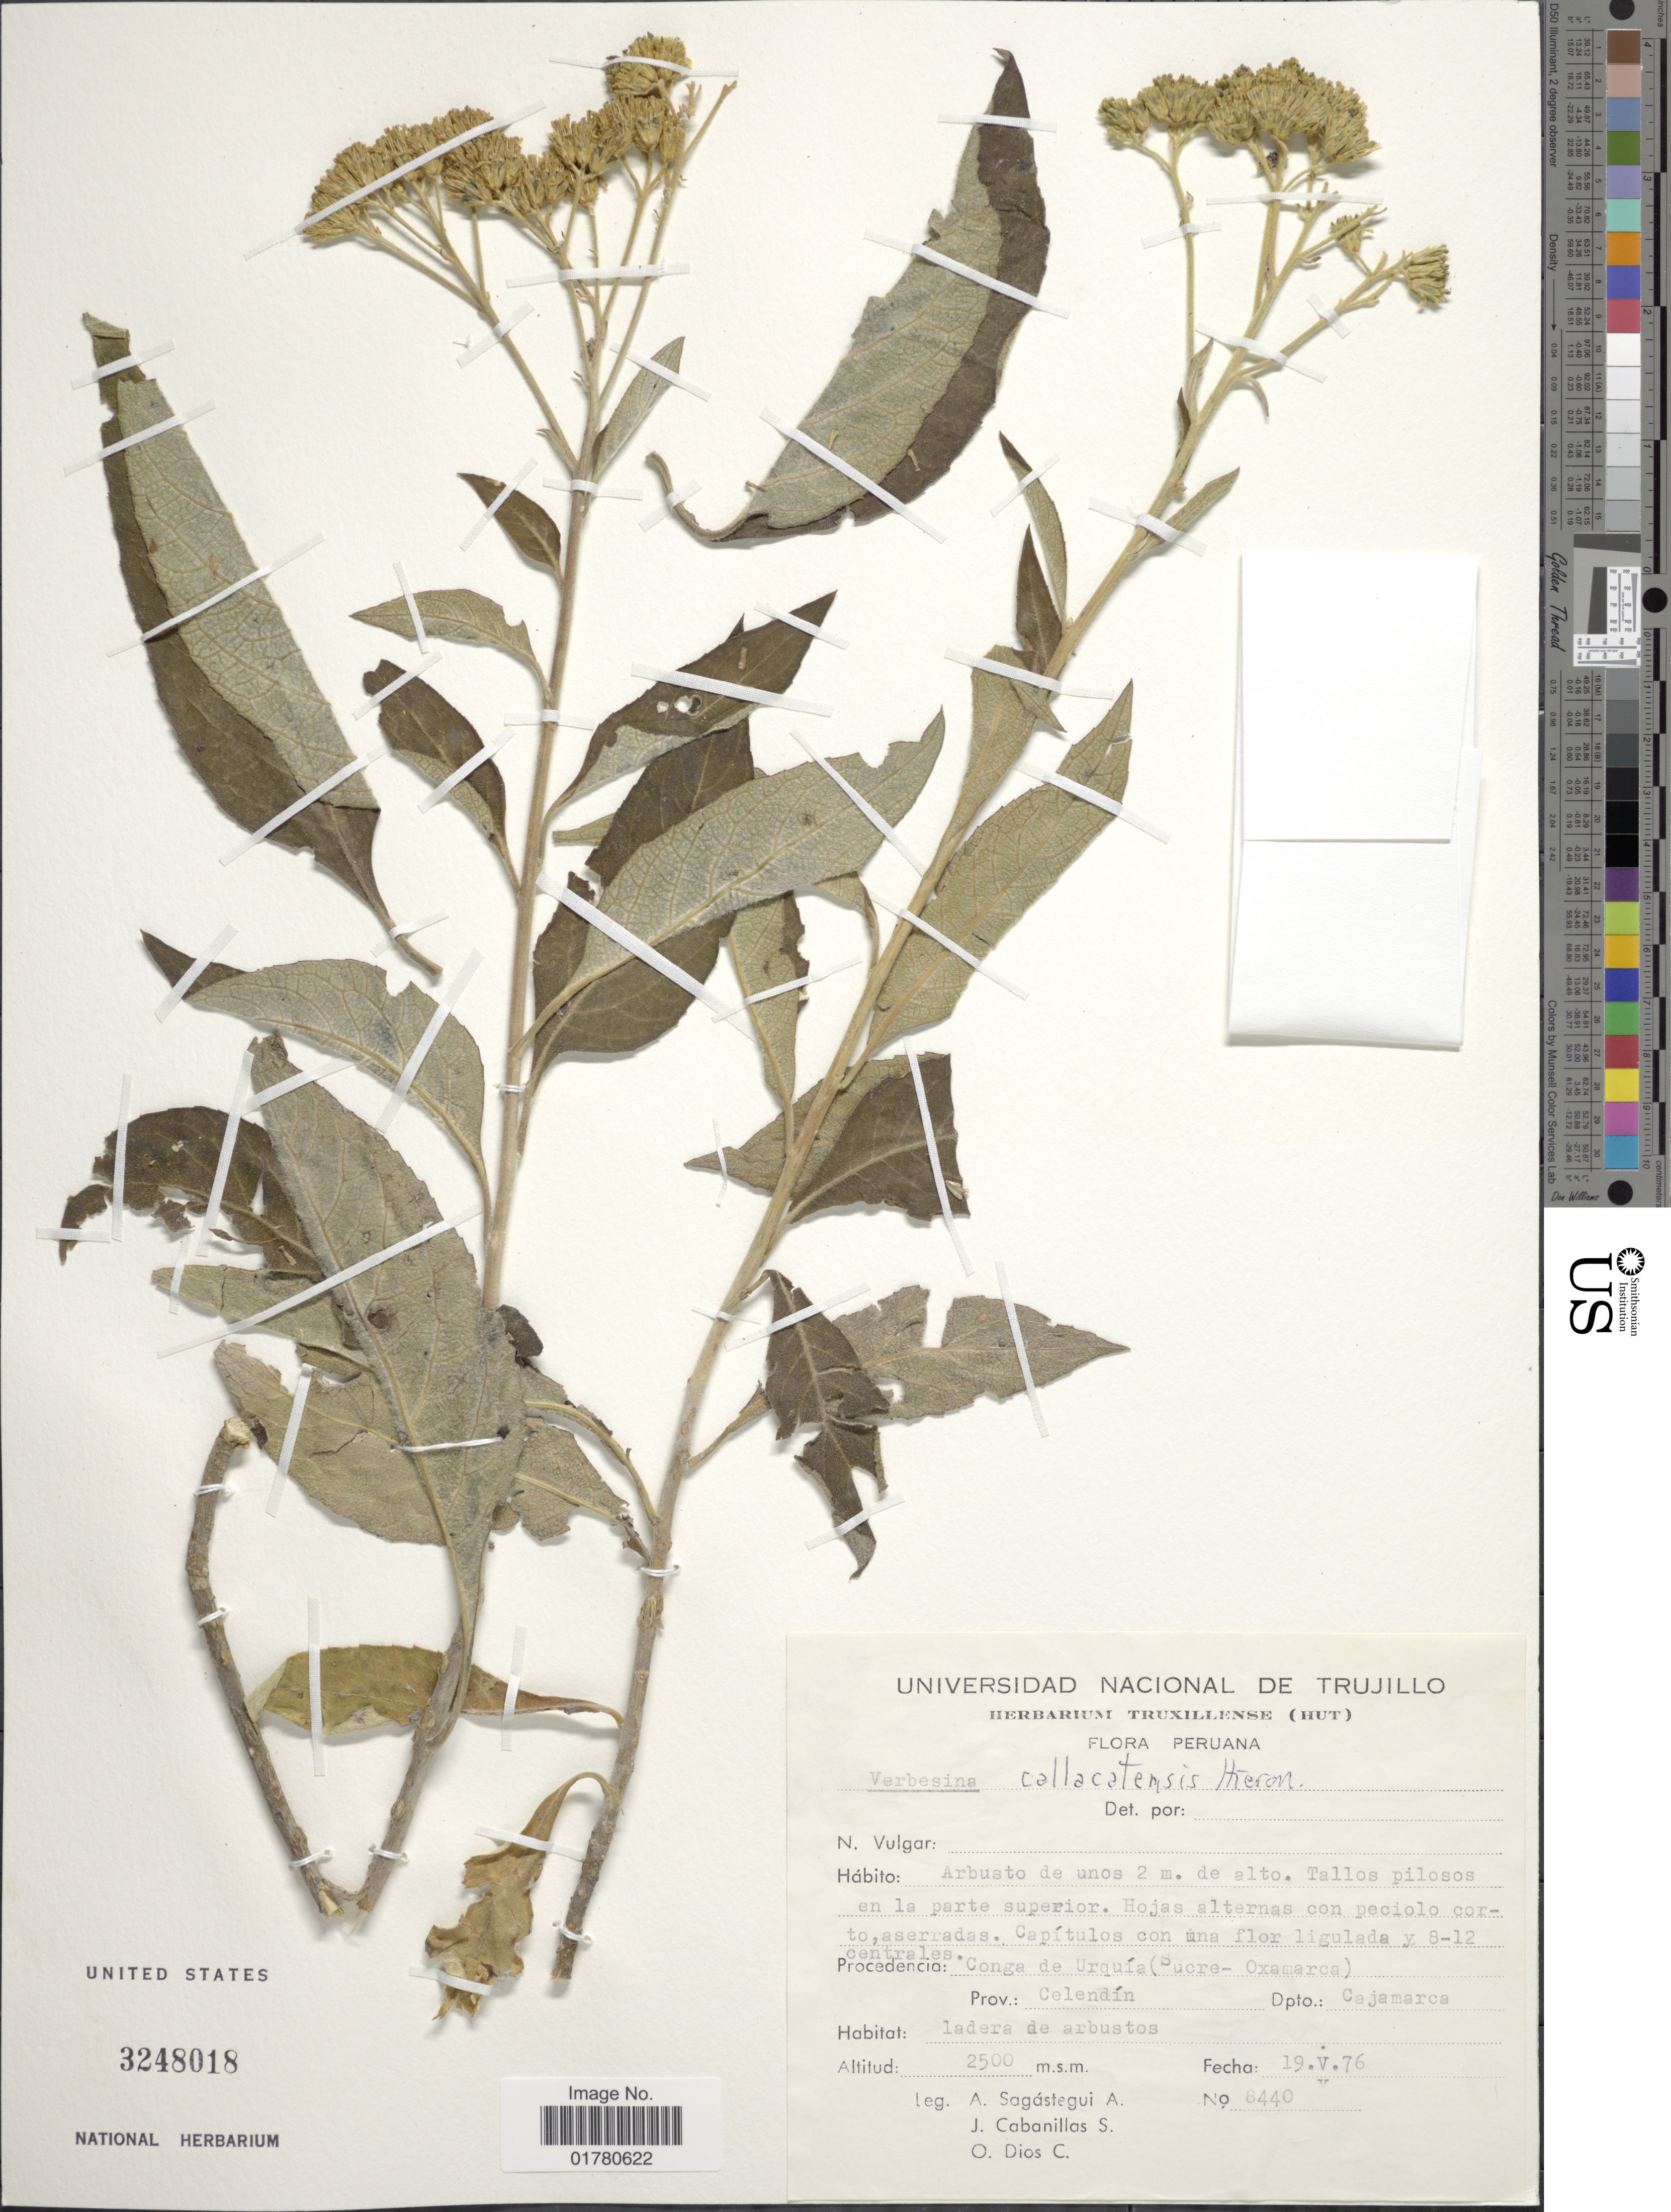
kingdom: Plantae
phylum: Tracheophyta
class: Magnoliopsida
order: Asterales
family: Asteraceae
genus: Verbesina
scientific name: Verbesina callacatensis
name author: Hieron.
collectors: A. Sagástegui A., J. Cabanillas S. & O. Dios C.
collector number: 8440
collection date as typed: Transcribed d/m/y: 19/5/76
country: Peru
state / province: Cajamarca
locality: Conga de Urquía (Sucre-Oxamarca) Prov. Celendín, Dpto Cajamarca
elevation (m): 2500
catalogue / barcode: US 3248018